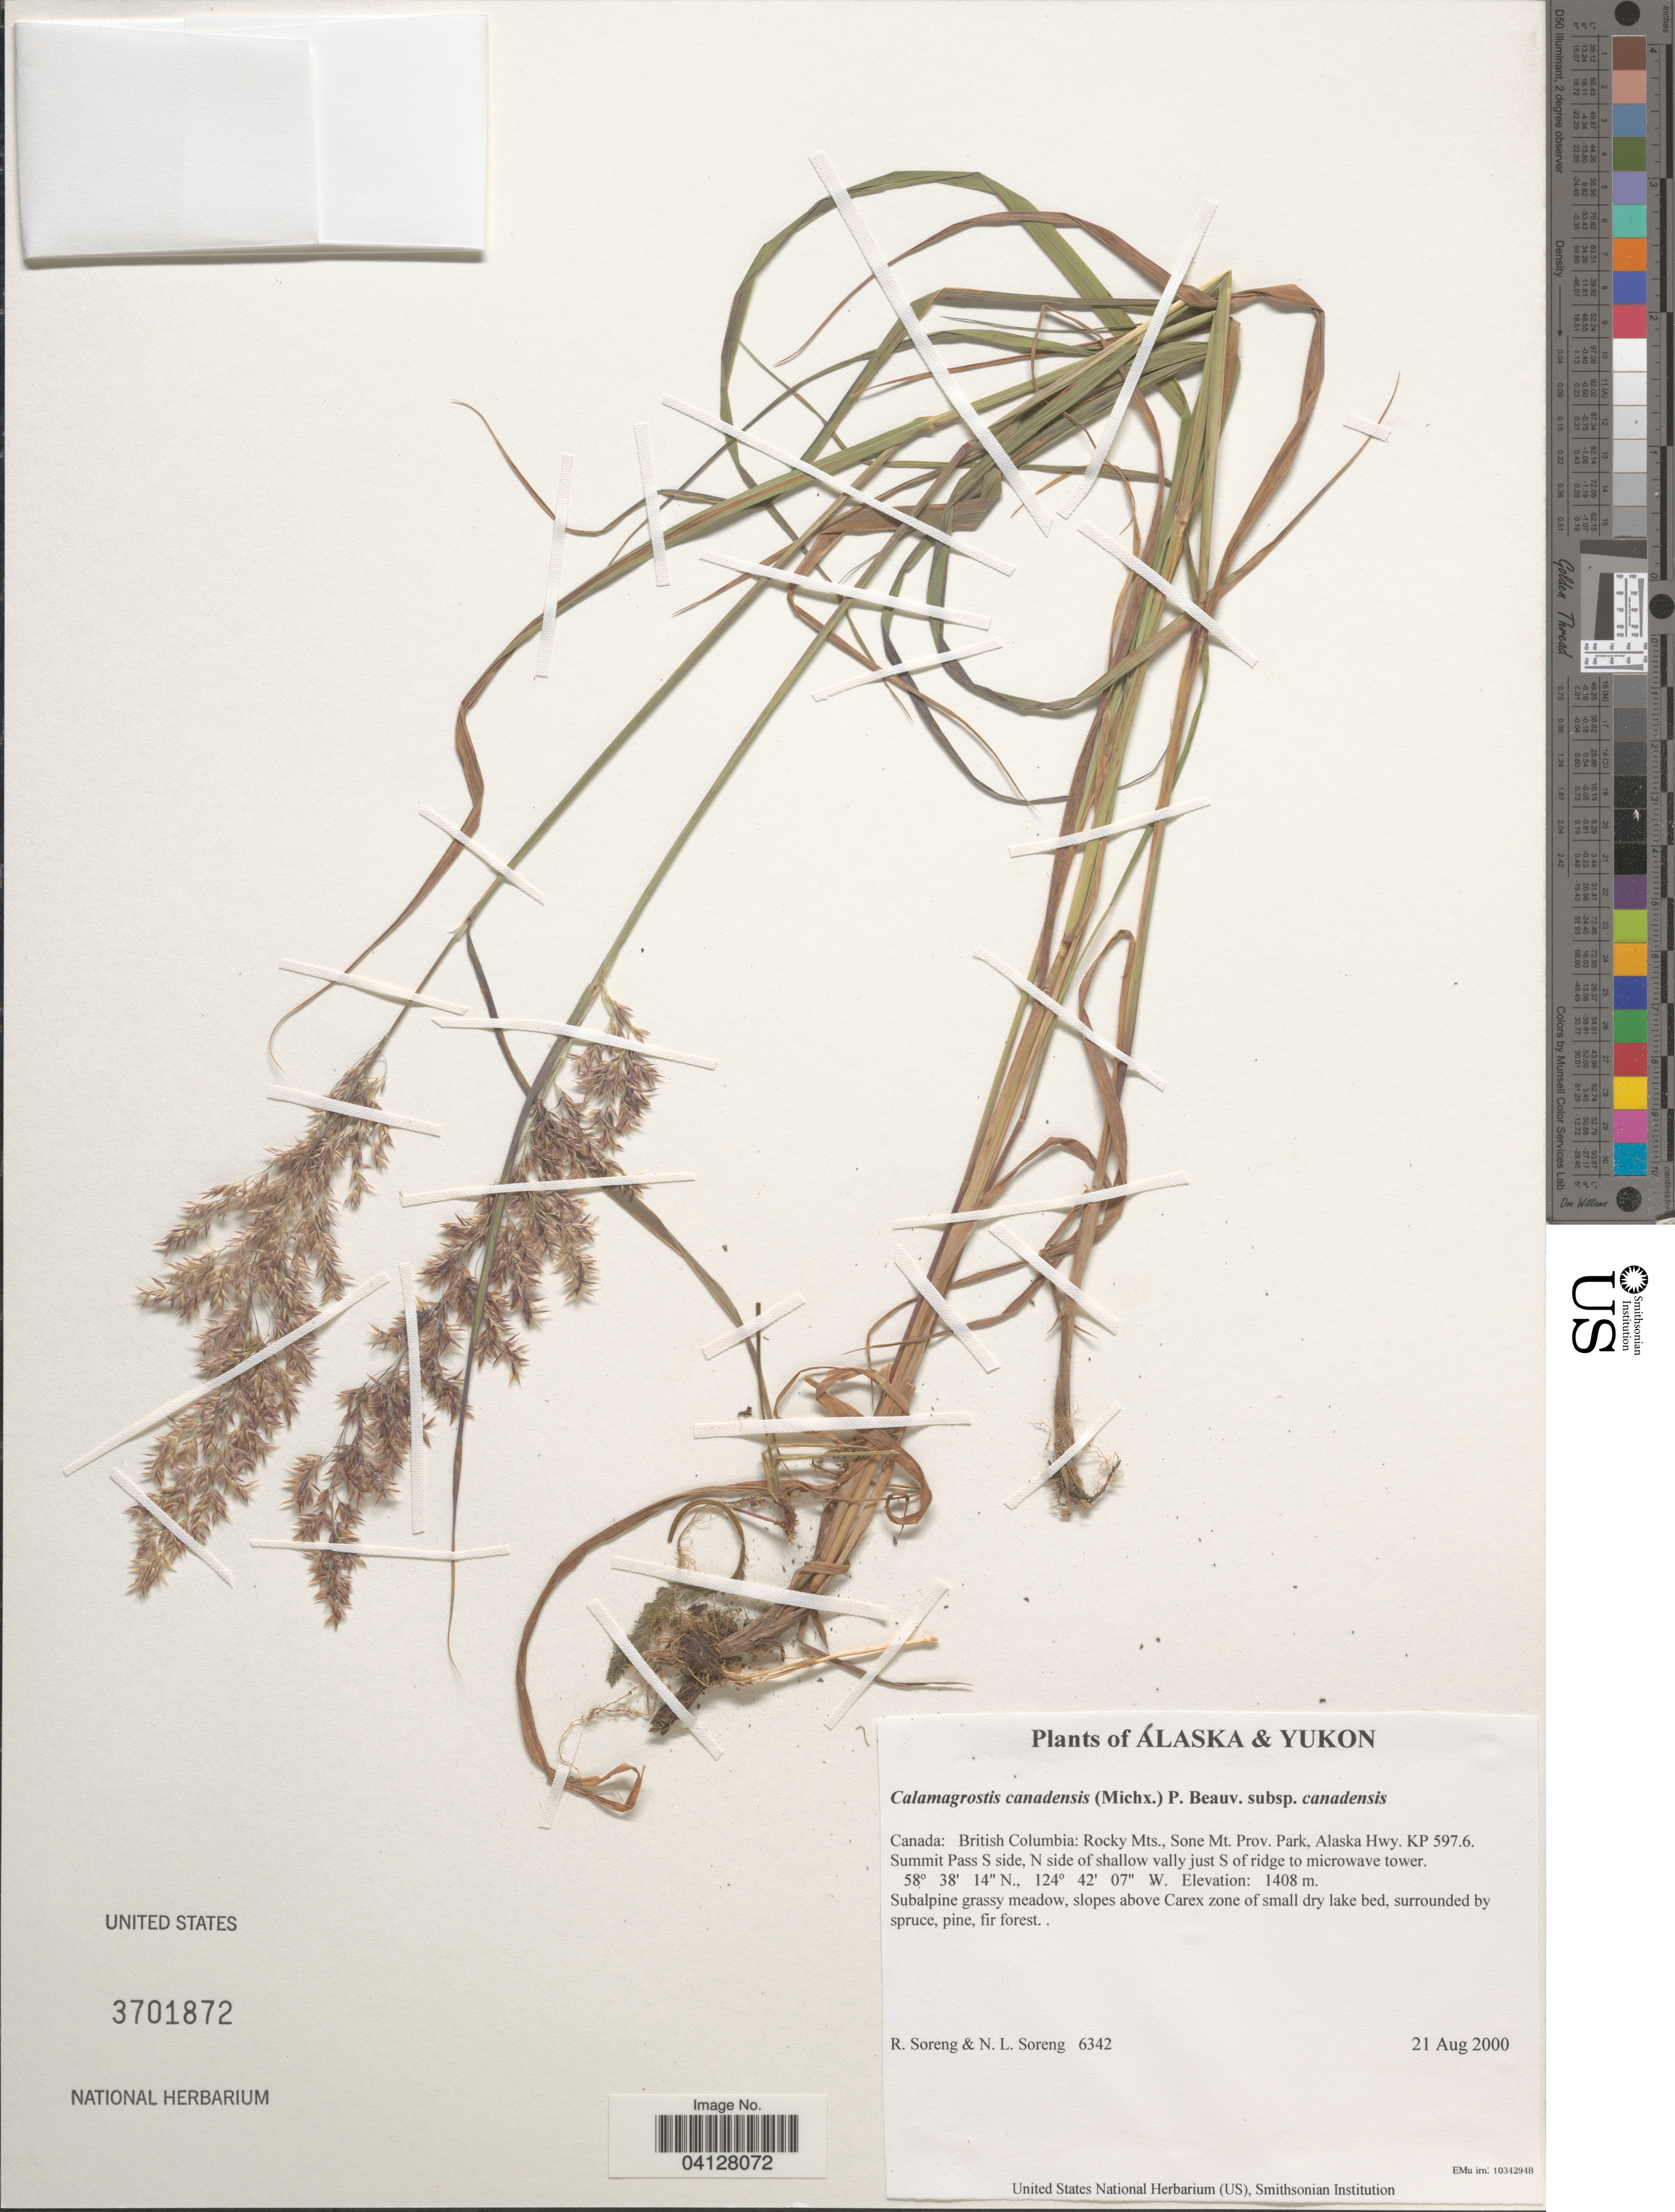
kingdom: Plantae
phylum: Tracheophyta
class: Liliopsida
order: Poales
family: Poaceae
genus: Calamagrostis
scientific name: Calamagrostis canadensis subsp. canadensis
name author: (Michx.) P. Beauv.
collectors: R. J. Soreng & N. L. Soreng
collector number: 6342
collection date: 2000-08-21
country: Canada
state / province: British Columbia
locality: Rocky Mts., Sone Mt. Prov. Park, Alaska Hwy. KP 597.6. Summit Pass S side, N side of shallow valley just S of ridge to microwave tower.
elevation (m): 1408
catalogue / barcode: US 3701872